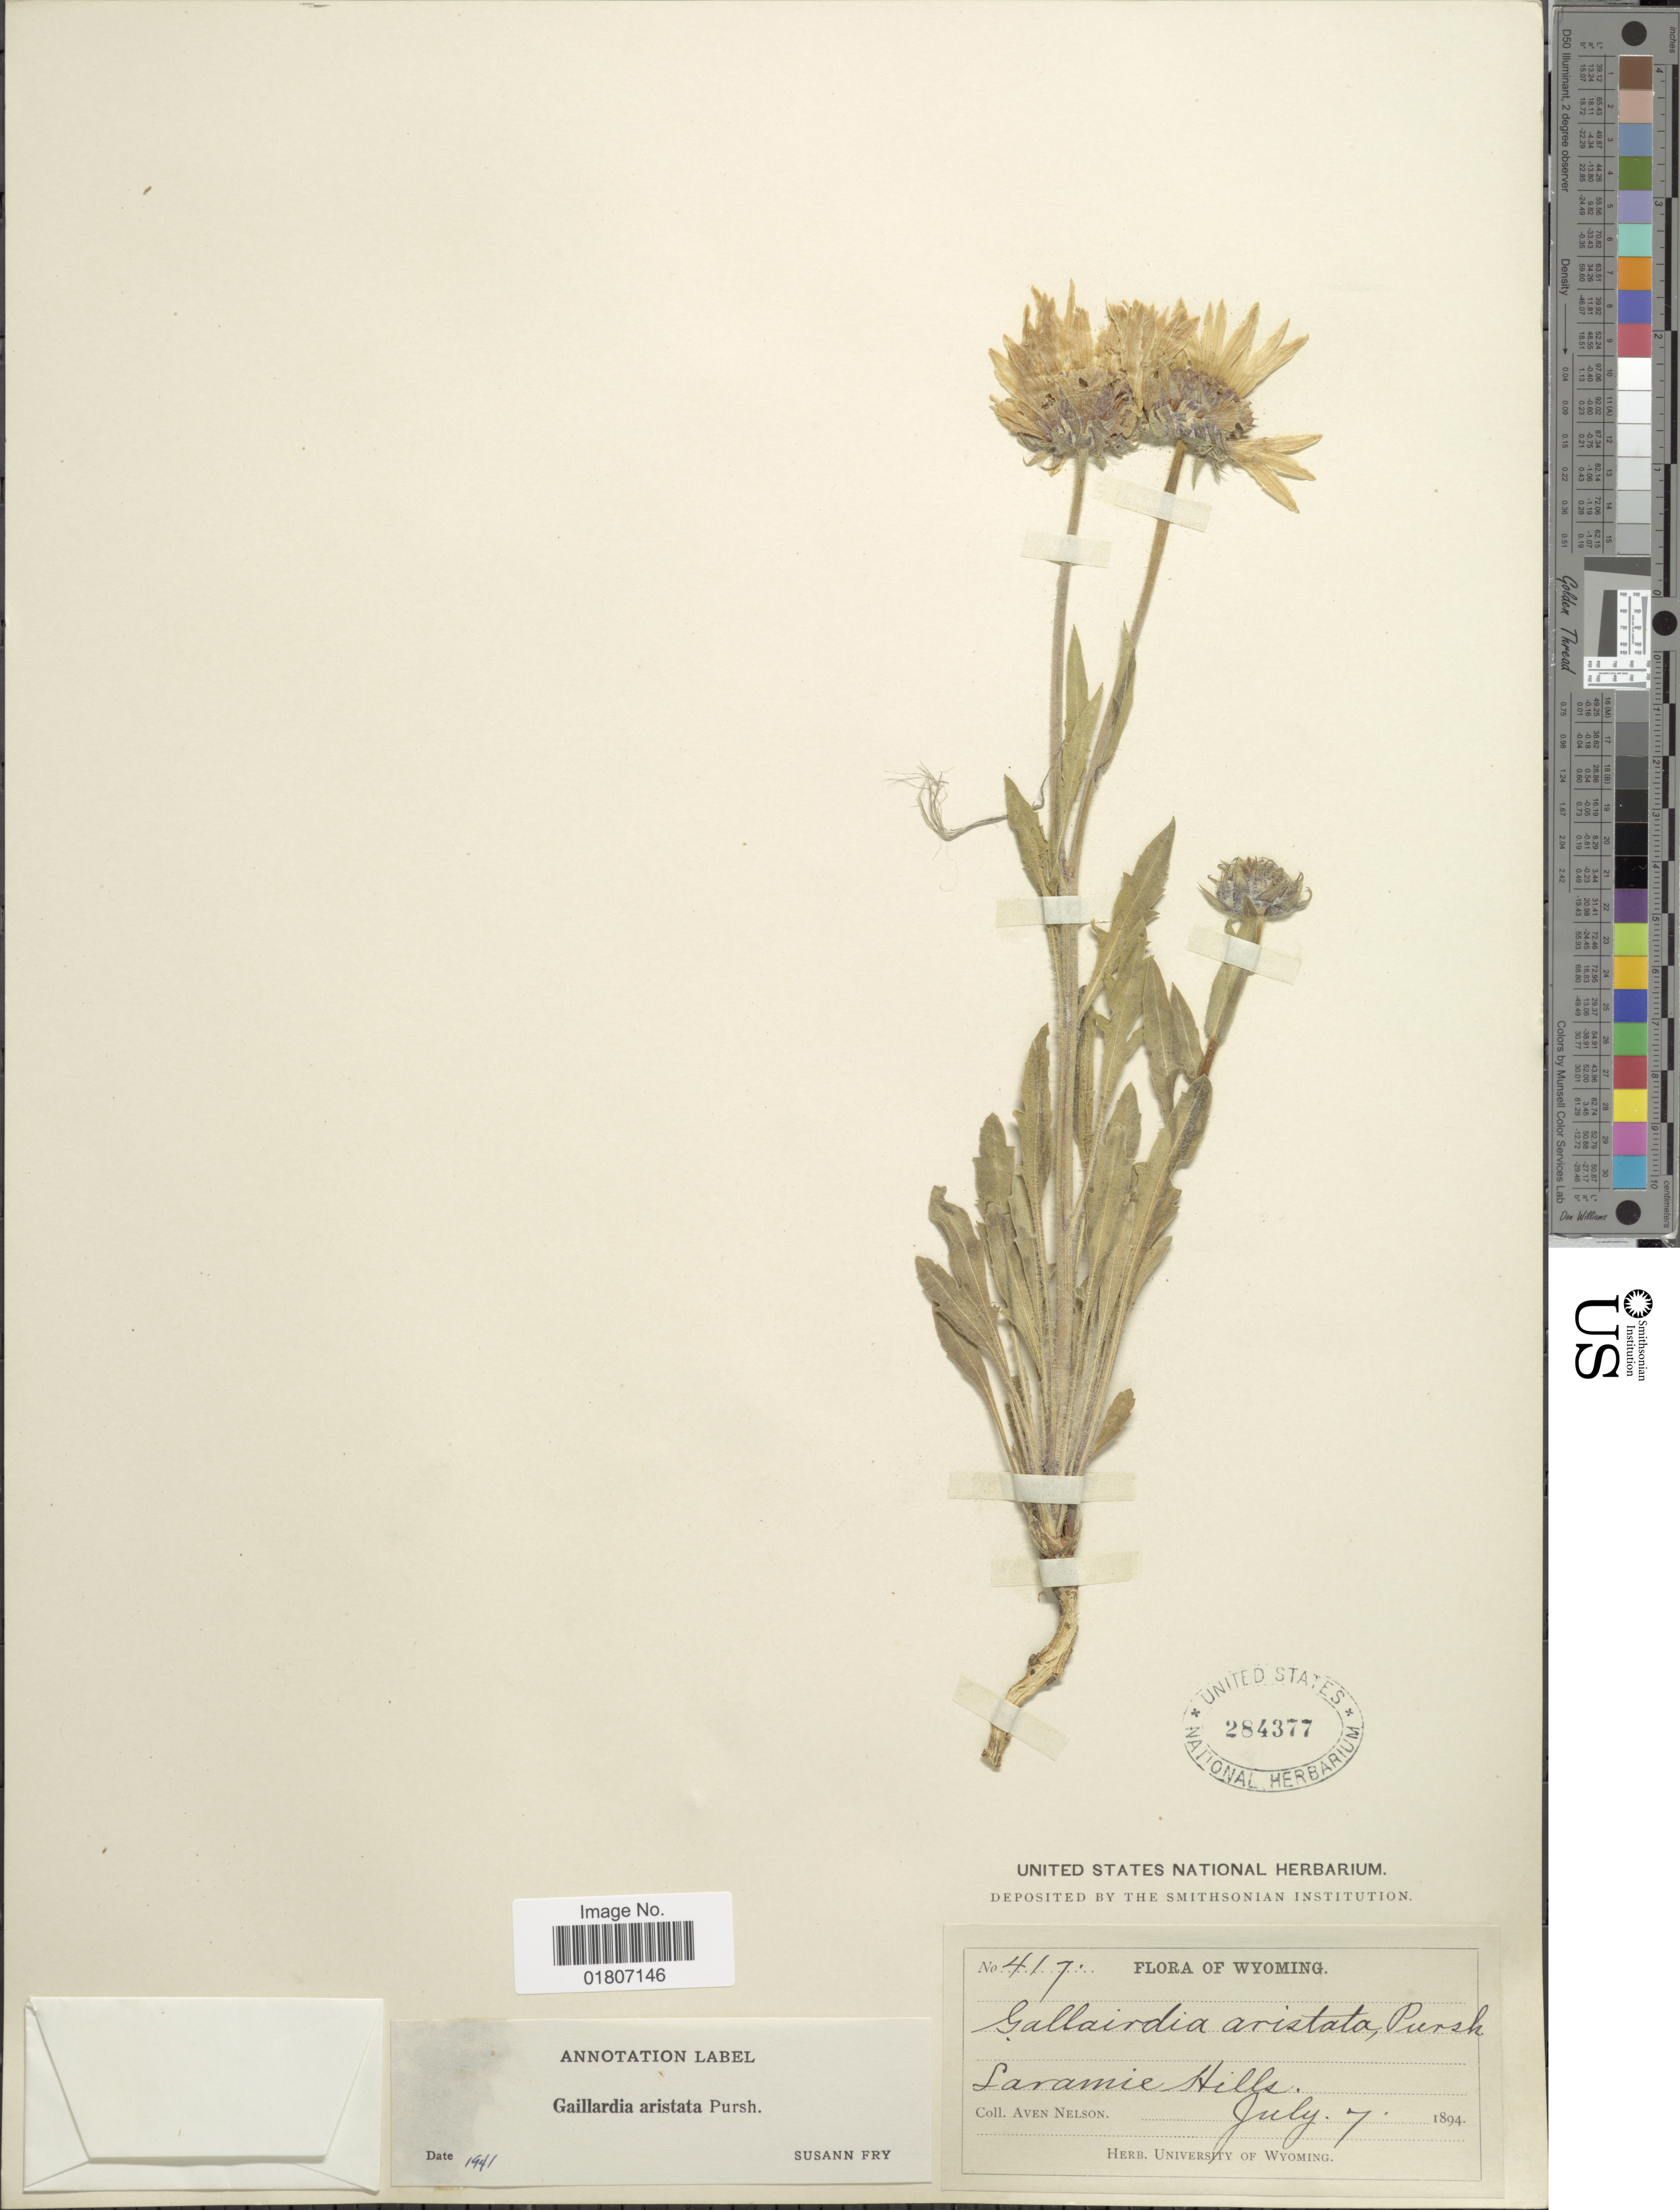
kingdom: Plantae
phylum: Tracheophyta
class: Magnoliopsida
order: Asterales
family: Asteraceae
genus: Gaillardia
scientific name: Gaillardia aristata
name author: Pursh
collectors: A. Nelson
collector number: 417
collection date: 1894-07-07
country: United States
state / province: Wyoming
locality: Laramie Hills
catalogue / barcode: US 284377